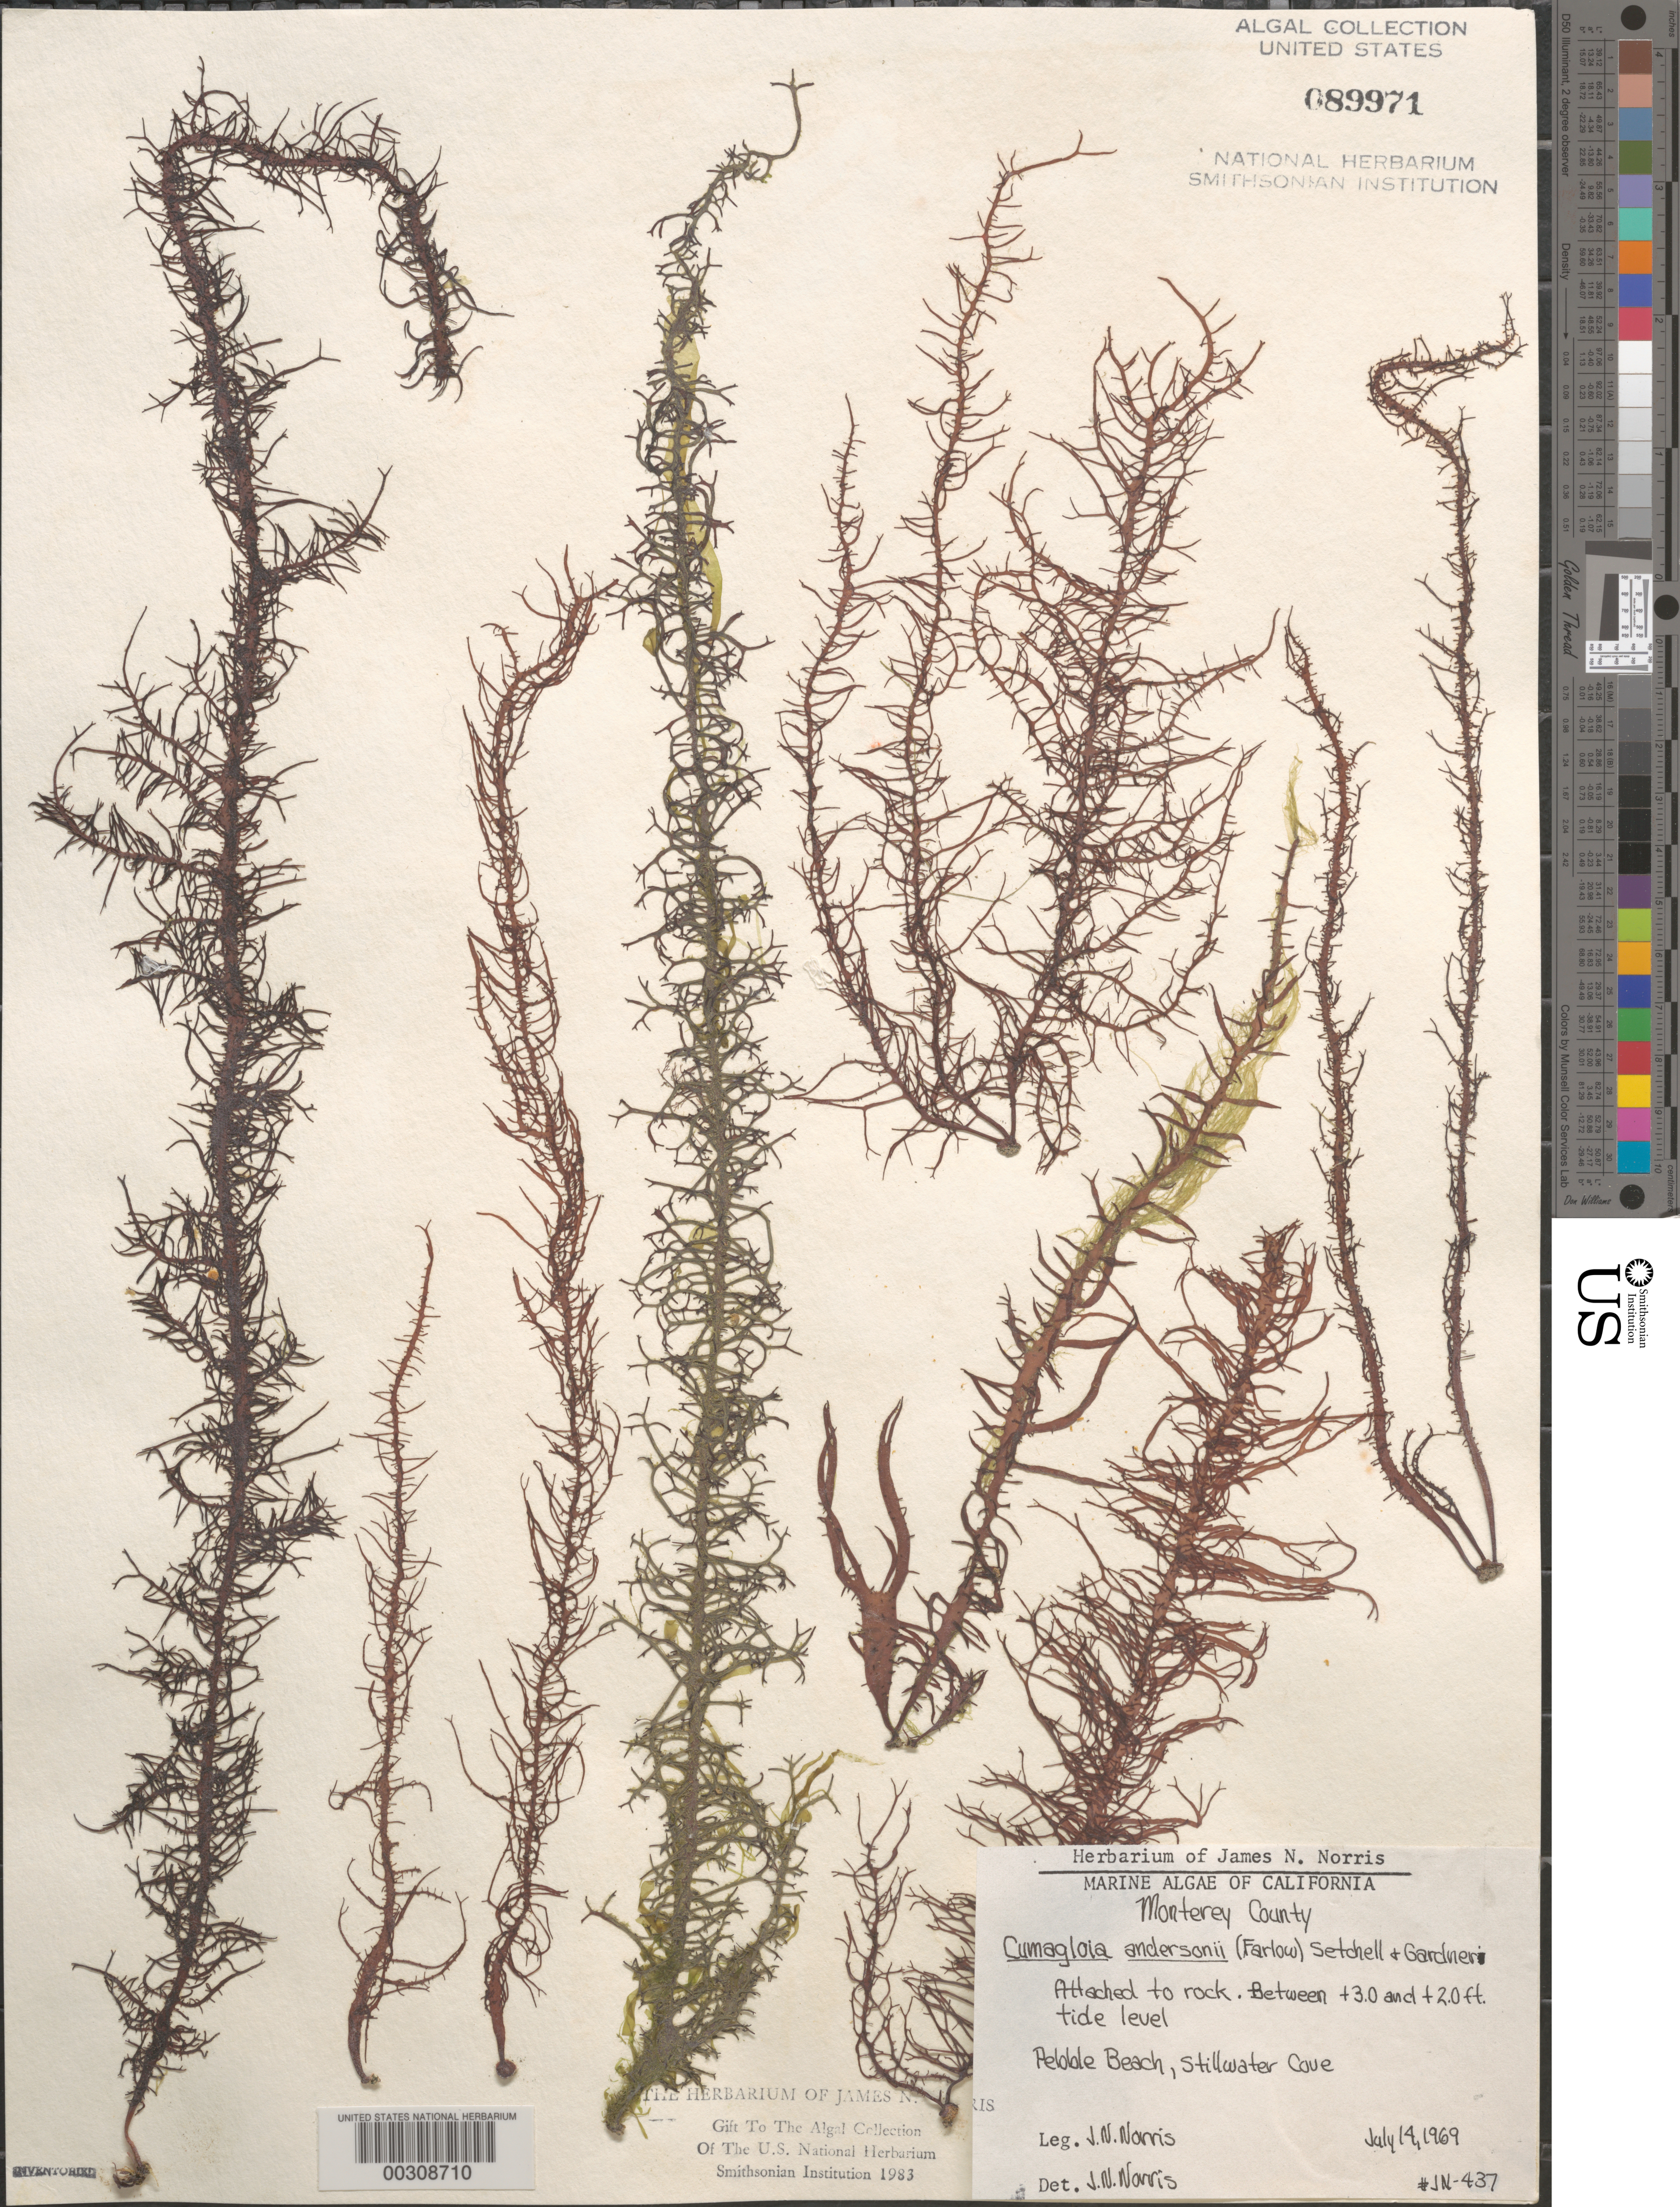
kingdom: Plantae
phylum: Rhodophyta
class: Florideophyceae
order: Nemaliales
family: Liagoraceae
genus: Cumagloia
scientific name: Cumagloia andersonii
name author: (Farl.) Setch. & N.L. Gardner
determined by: Norris, James N.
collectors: J. N. Norris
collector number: JN-437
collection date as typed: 14 Jul 1969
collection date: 1969-07-14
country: United States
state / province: California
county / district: Monterey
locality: Pebble Beach, Stillwater Cove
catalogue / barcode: US 89971